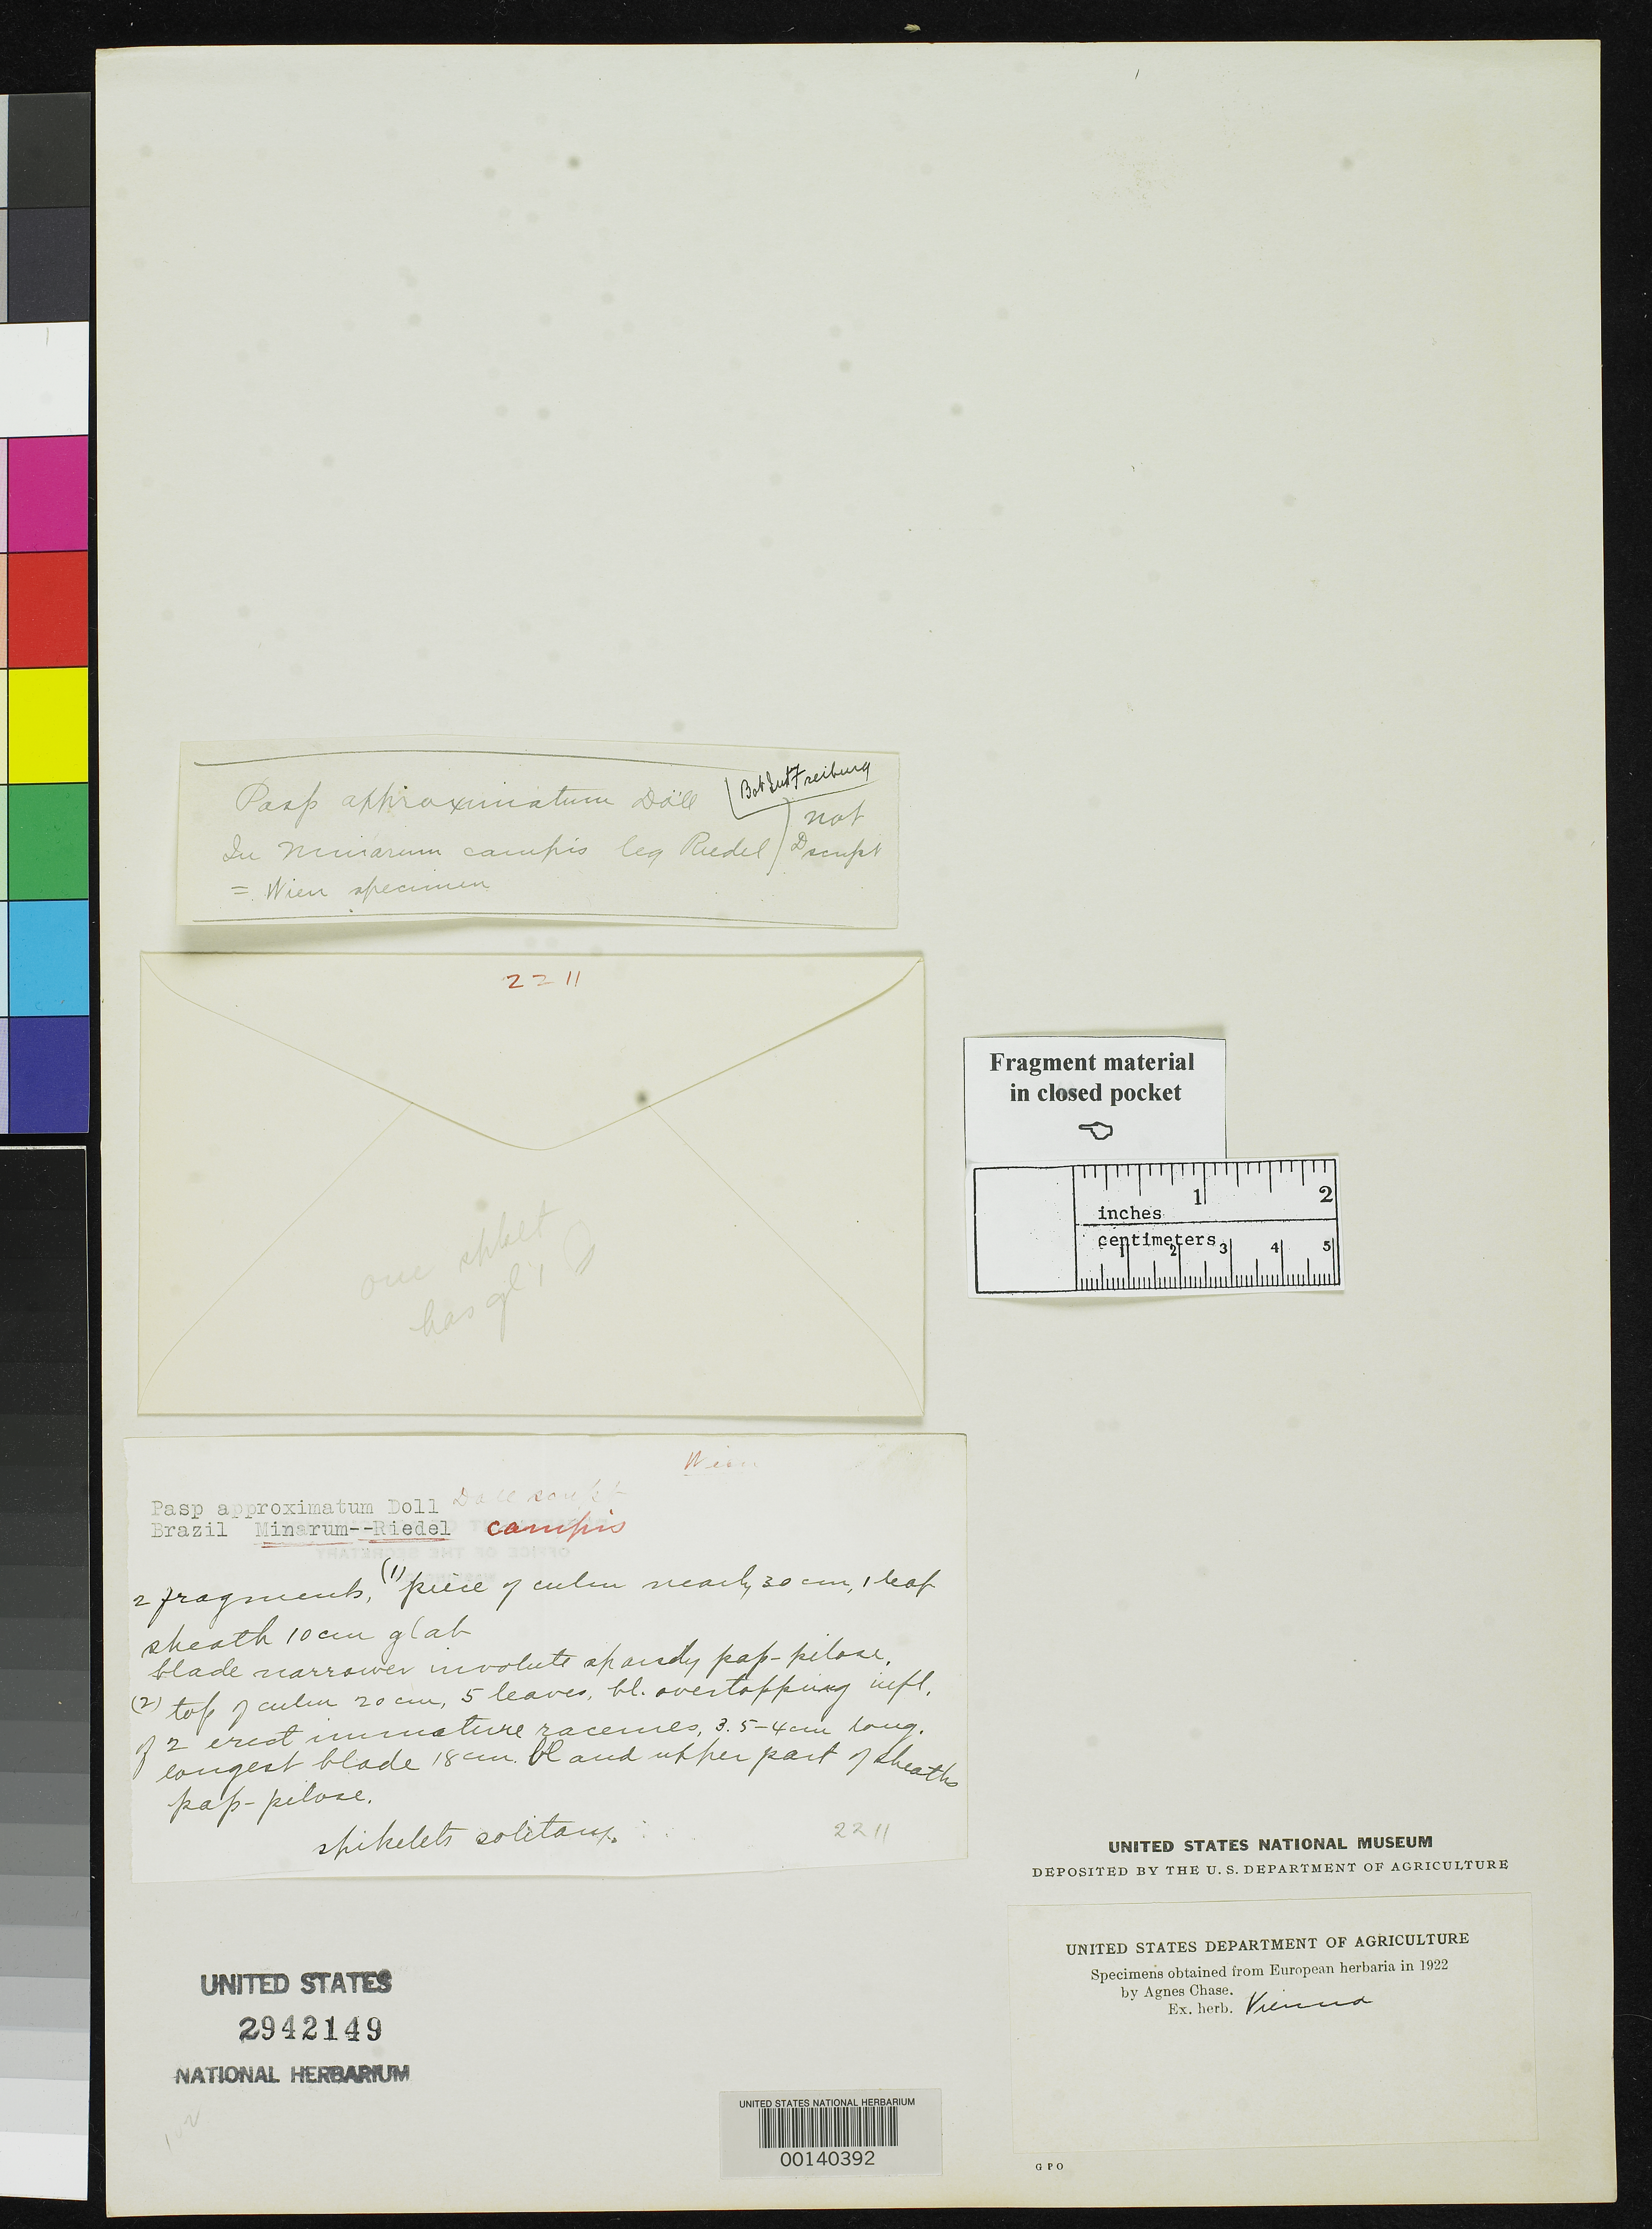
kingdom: Plantae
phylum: Tracheophyta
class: Liliopsida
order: Poales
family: Poaceae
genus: Paspalum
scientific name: Paspalum approximatum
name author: Döll in Mart.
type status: Type Fragment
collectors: L. Riedel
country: Brazil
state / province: Minas Gerais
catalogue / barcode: US 2942149